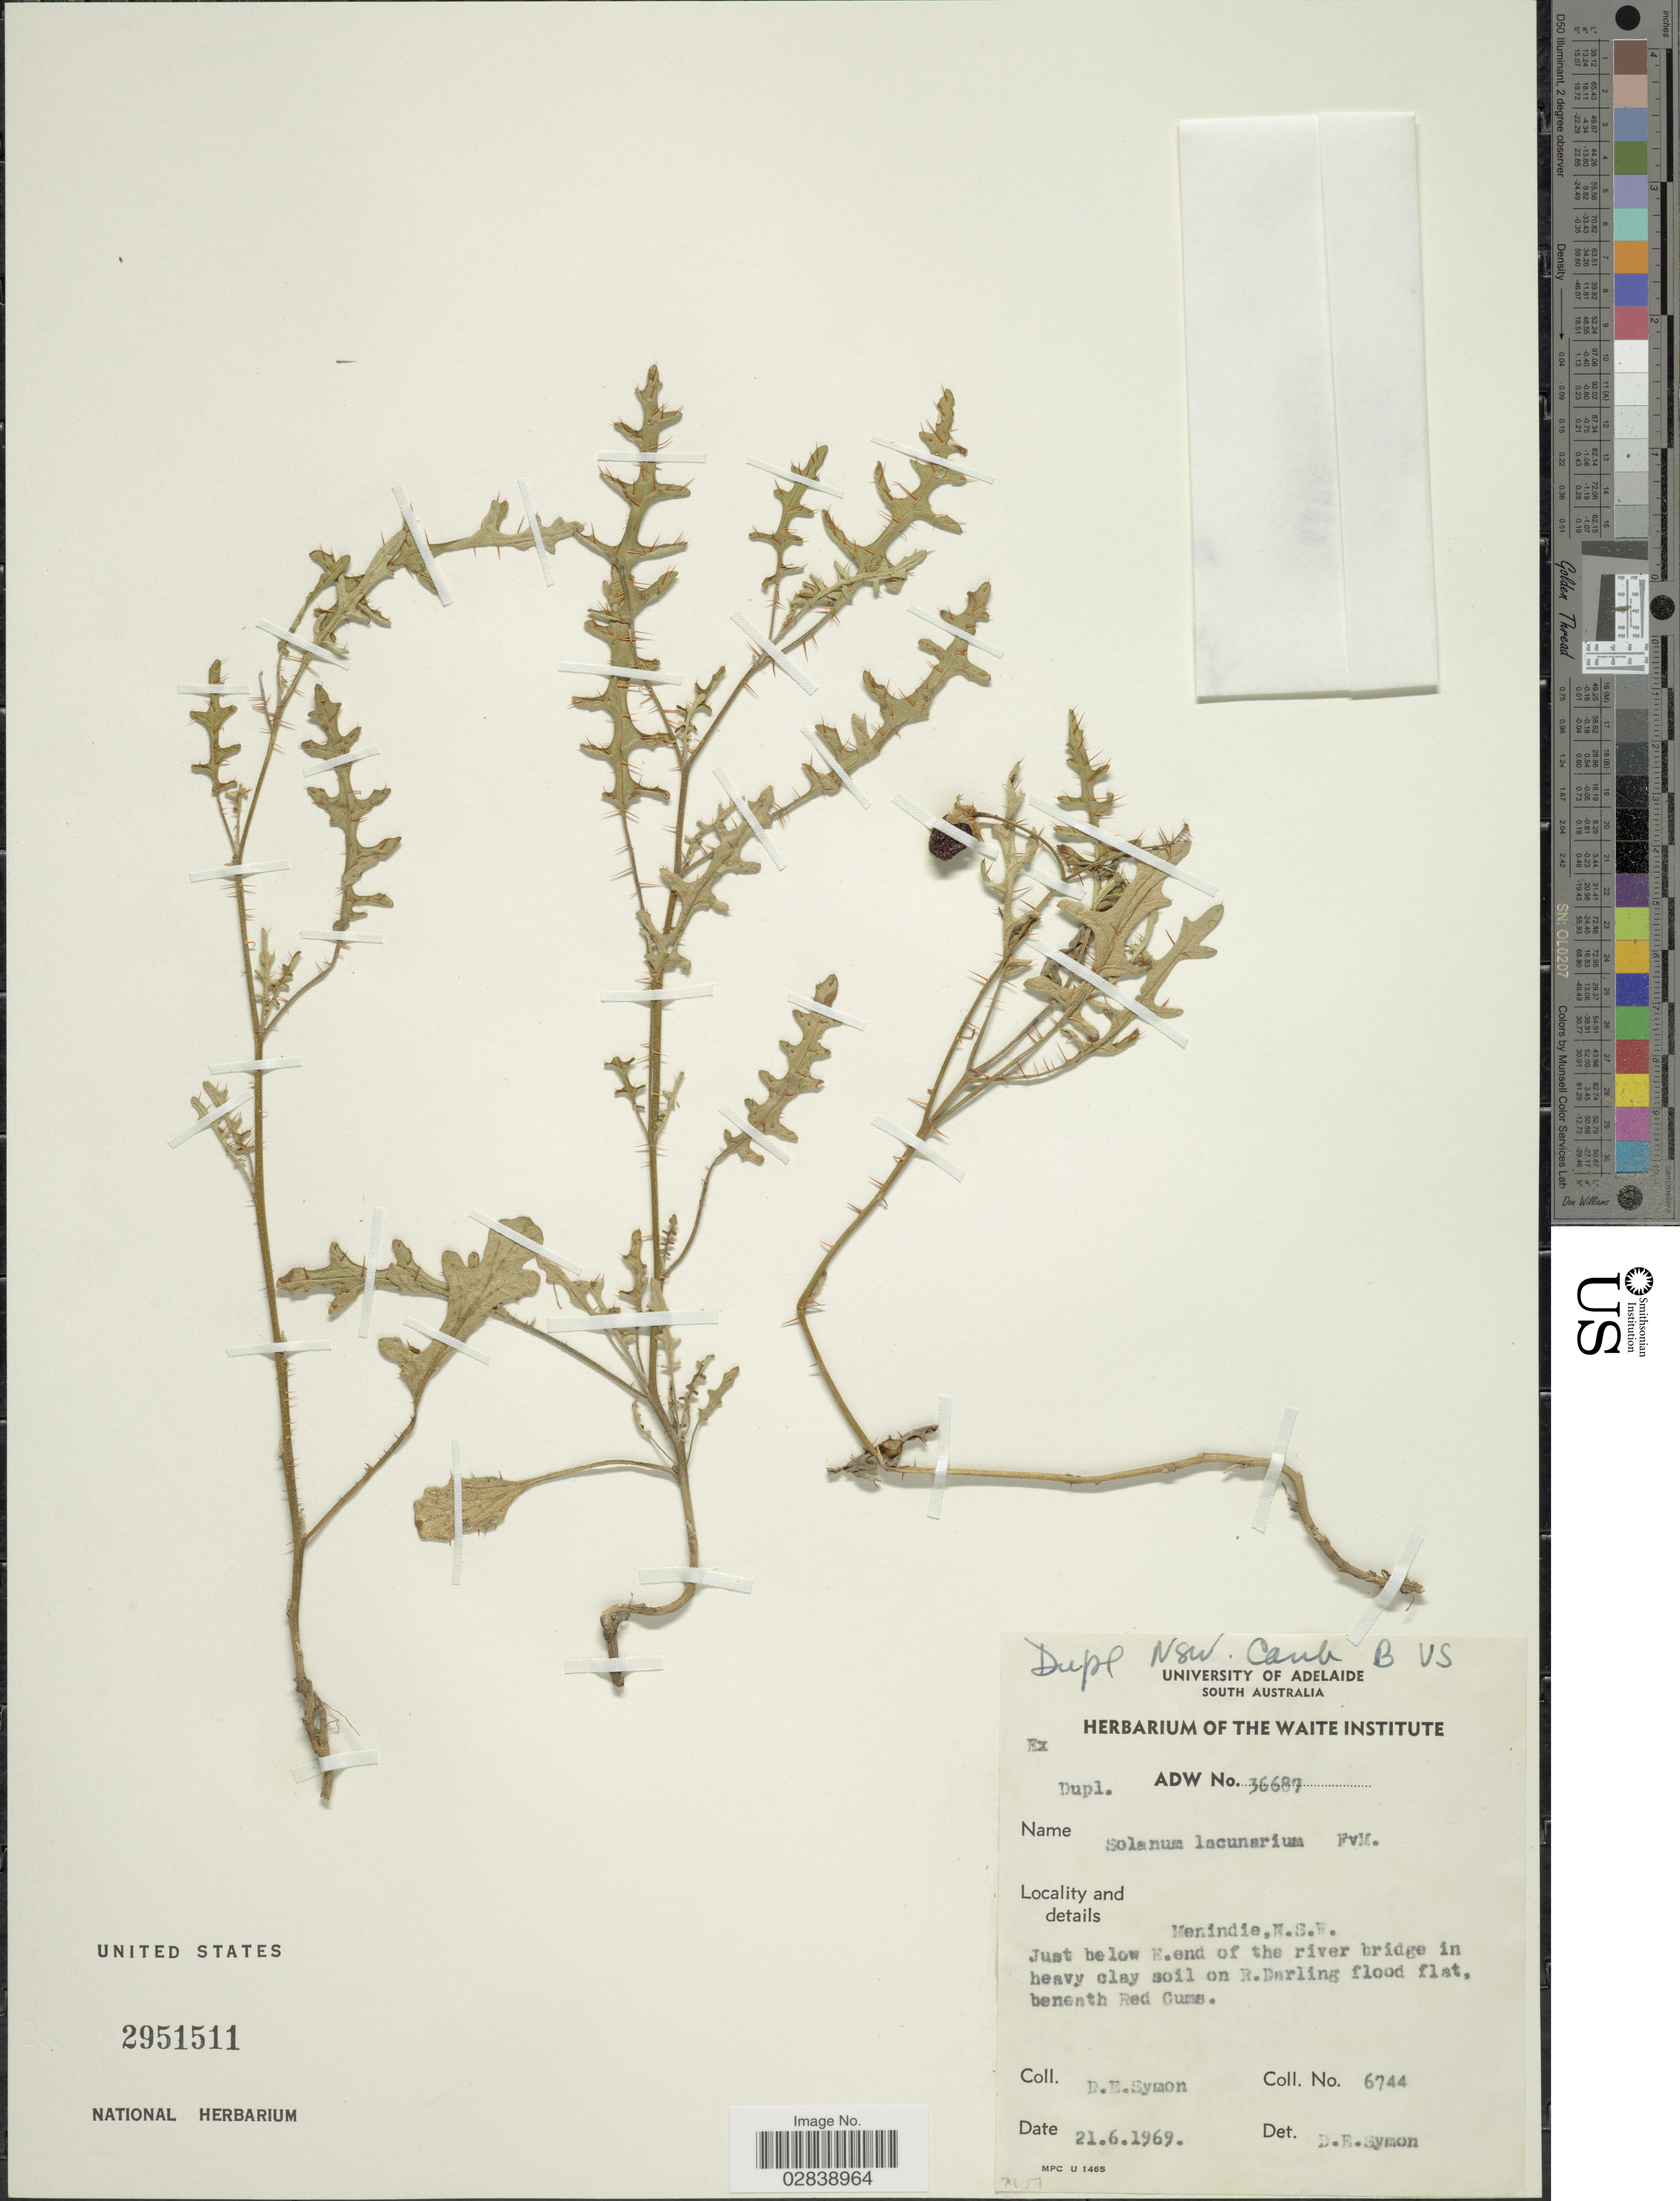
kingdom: Plantae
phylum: Tracheophyta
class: Magnoliopsida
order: Solanales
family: Solanaceae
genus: Solanum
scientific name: Solanum lacunarium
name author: F. Muell.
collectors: D. Symon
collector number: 6744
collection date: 1969-06-21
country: Australia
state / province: New South Wales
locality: Menindie, N.S.W. Just below E. end of the river bridge in heavy clay soil on R. Darling flood flat, beneath Red Gums.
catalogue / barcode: US 2951511